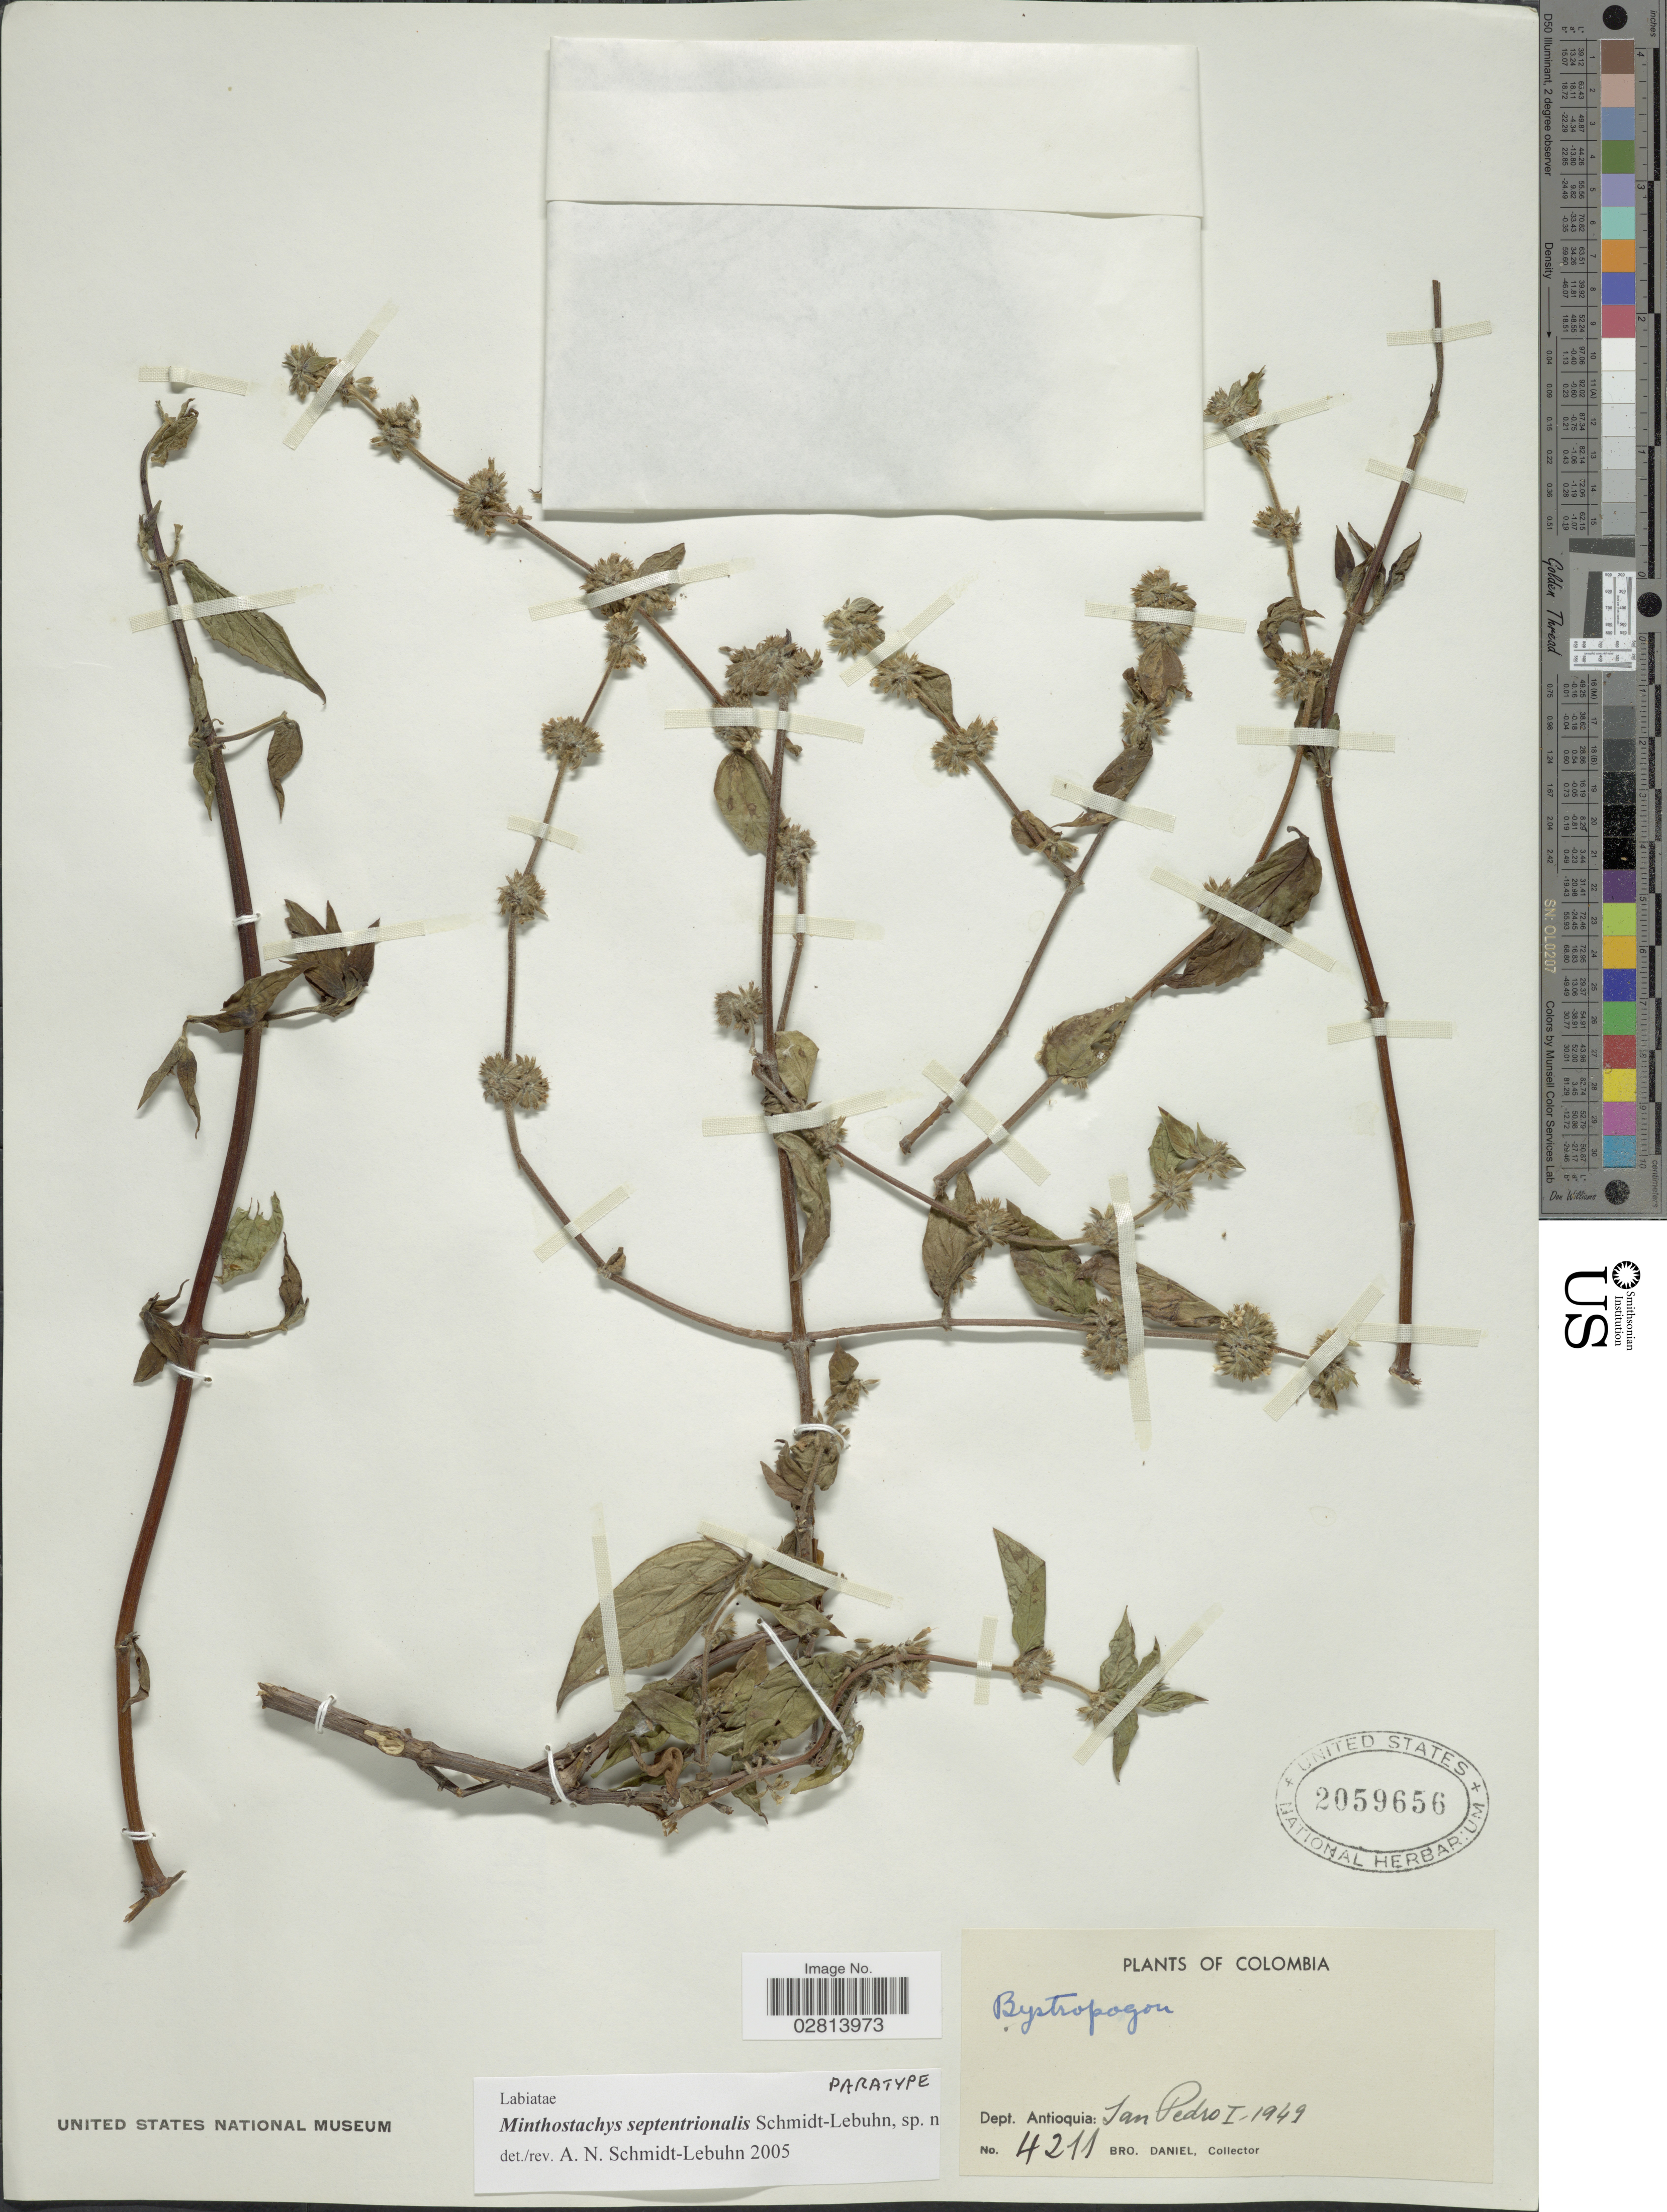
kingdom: Plantae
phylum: Tracheophyta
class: Magnoliopsida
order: Lamiales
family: Lamiaceae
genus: Minthostachys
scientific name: Minthostachys septentrionalis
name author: Schmidt-Leb.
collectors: Bro. Daniel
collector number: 4211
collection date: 1949-01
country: Colombia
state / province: Antioquia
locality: Dept. Antioquia: San Pedro.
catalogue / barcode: US 2059656